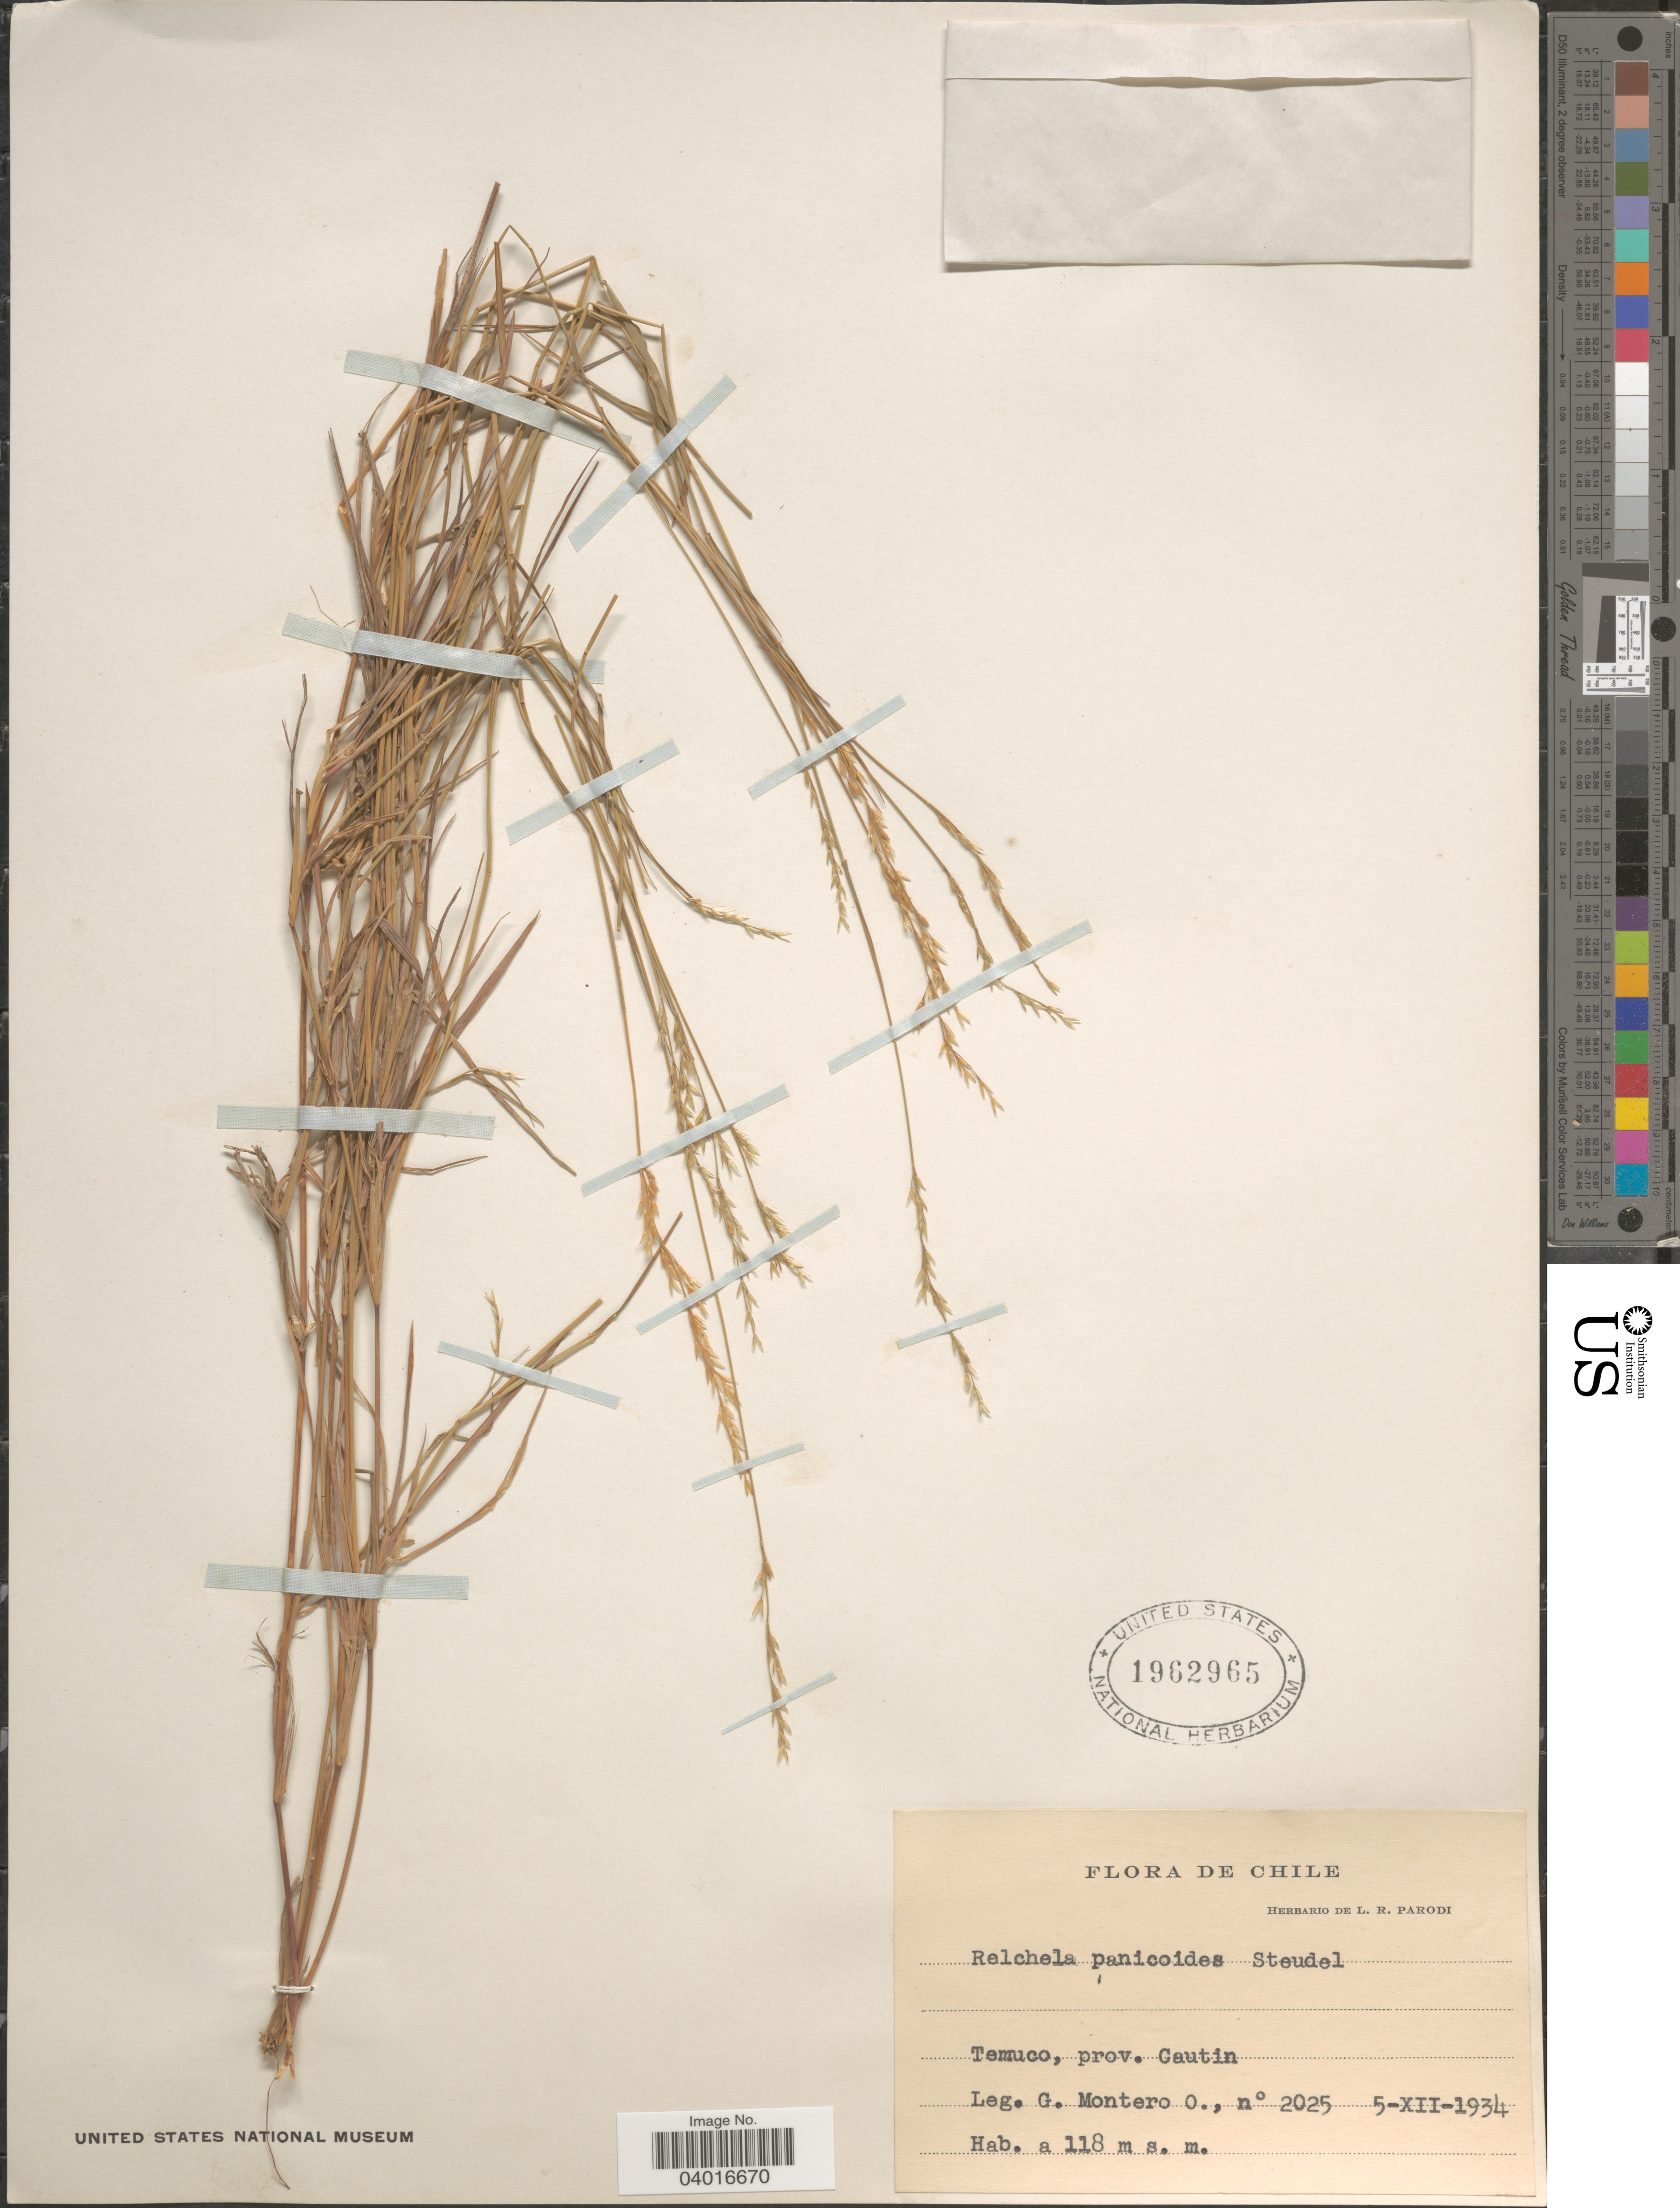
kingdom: Plantae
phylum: Tracheophyta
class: Liliopsida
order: Poales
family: Poaceae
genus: Relchela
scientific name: Relchela panicoides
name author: Steud.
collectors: G. Montero O.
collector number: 2025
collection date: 1934-12-05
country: Chile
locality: Temuco, prov. Cautin.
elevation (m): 118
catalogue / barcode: US 1962965